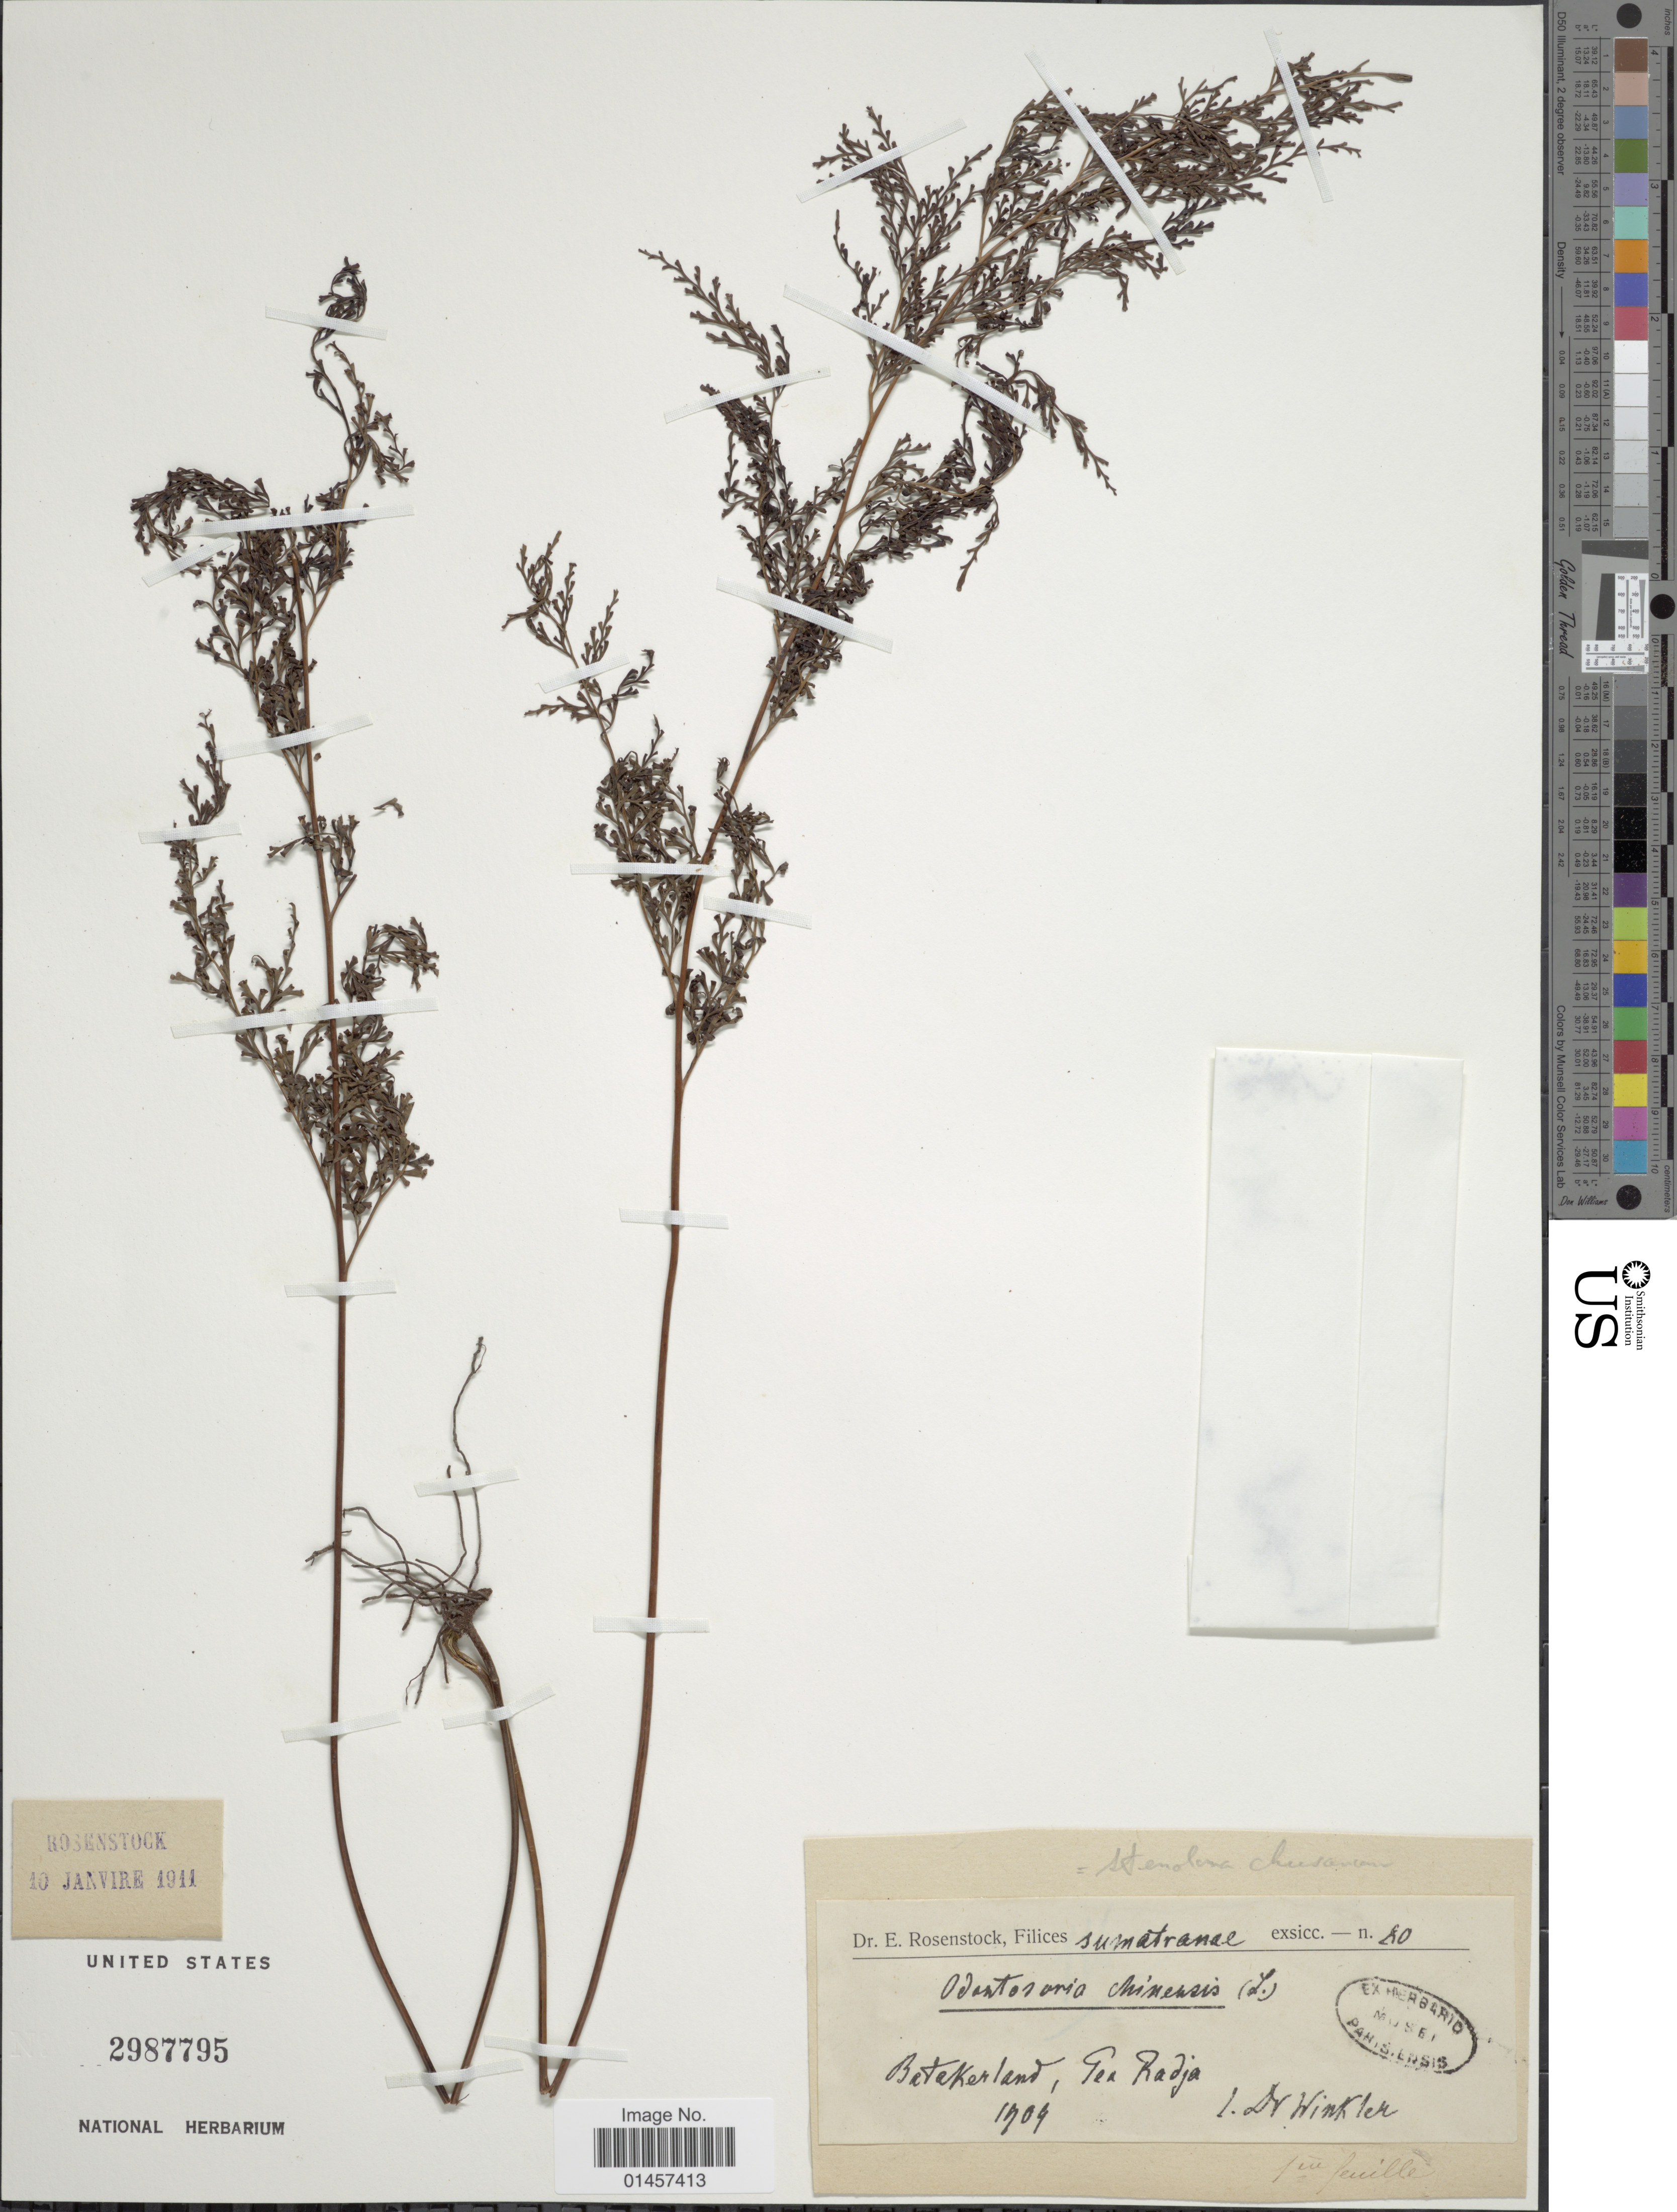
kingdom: Plantae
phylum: Tracheophyta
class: Polypodiopsida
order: Polypodiales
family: Lindsaeaceae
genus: Sphenomeris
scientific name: Sphenomeris chinensis var. chinensis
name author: (L.) Maxon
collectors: -. Winkler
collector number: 80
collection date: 1909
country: Indonesia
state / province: Sumatra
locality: Sumatranae, Batakerland, Pea Radja [interpreted]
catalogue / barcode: US 2987795